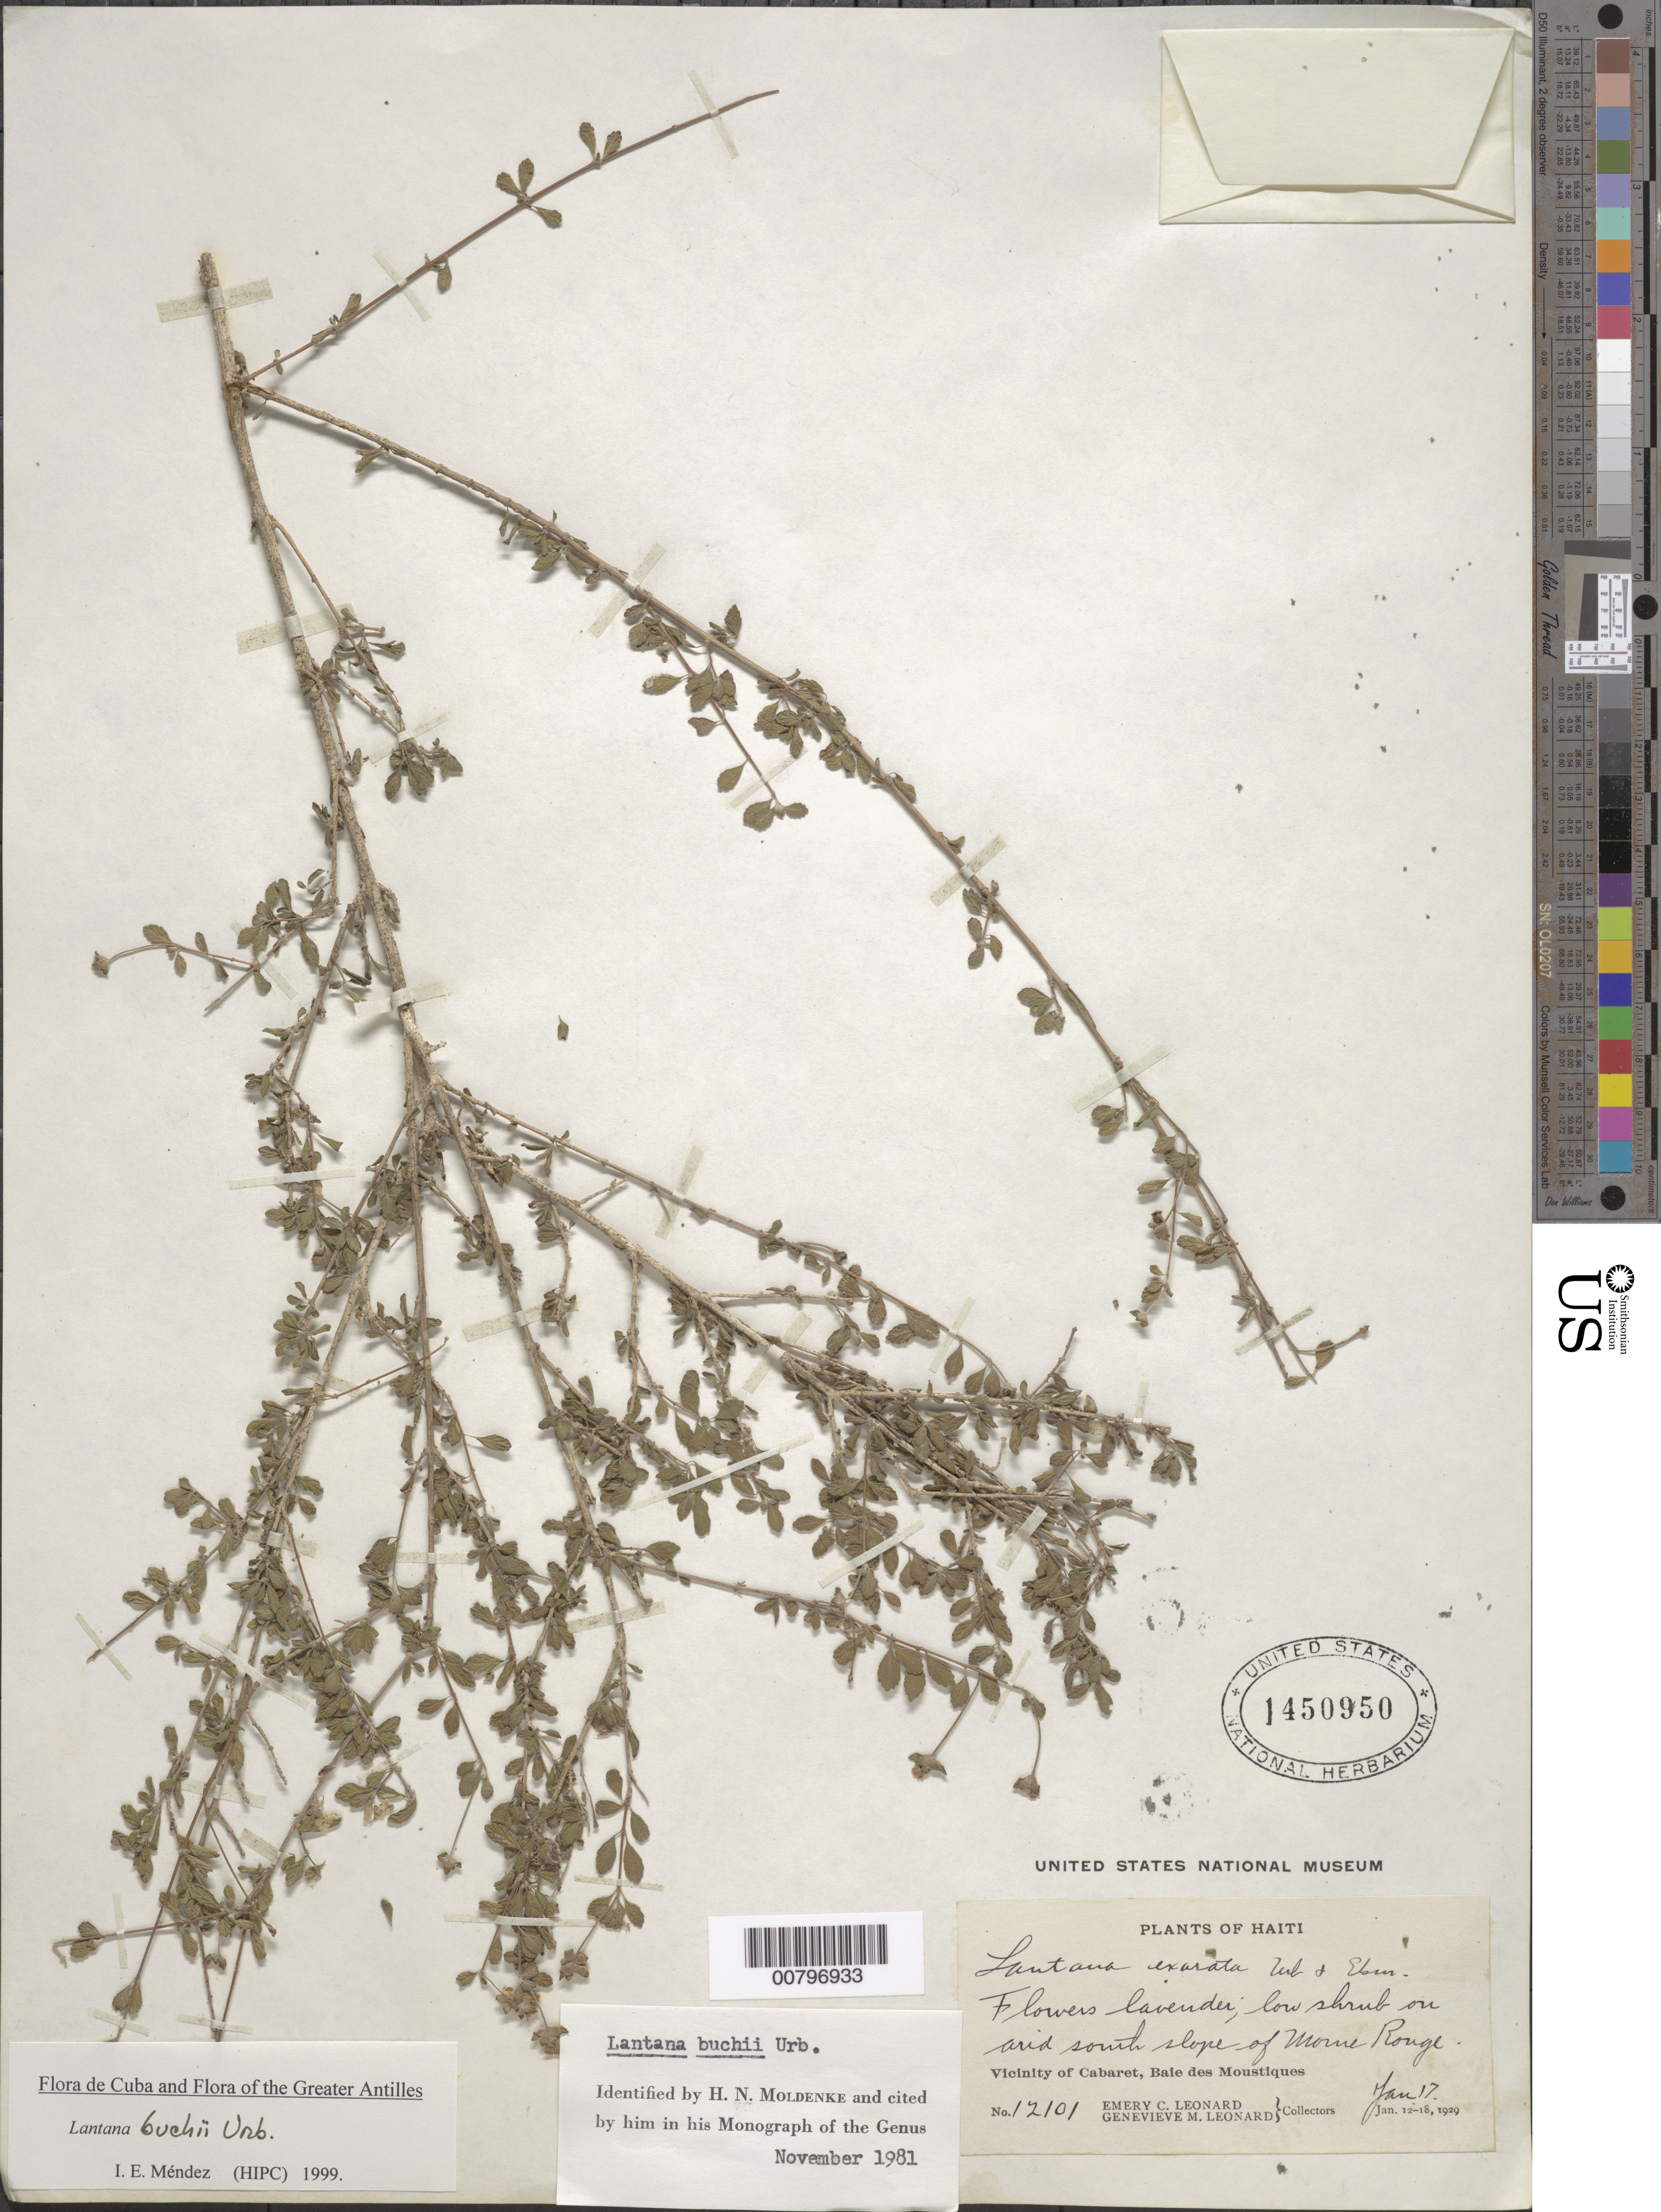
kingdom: Plantae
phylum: Tracheophyta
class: Magnoliopsida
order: Lamiales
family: Verbenaceae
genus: Lantana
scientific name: Lantana buchii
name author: Urb.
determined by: Méndez, Isidro E., (HIPC)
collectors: E. C. Leonard & G. M. Leonard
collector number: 12101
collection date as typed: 17 Jan 1929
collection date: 1929-01-17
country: Haiti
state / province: Nord-Ouest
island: Hispaniola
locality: Vicinity of Cabaret, Baie des Moustiques; south slope of morne Rouge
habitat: Arid land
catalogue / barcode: US 1450950